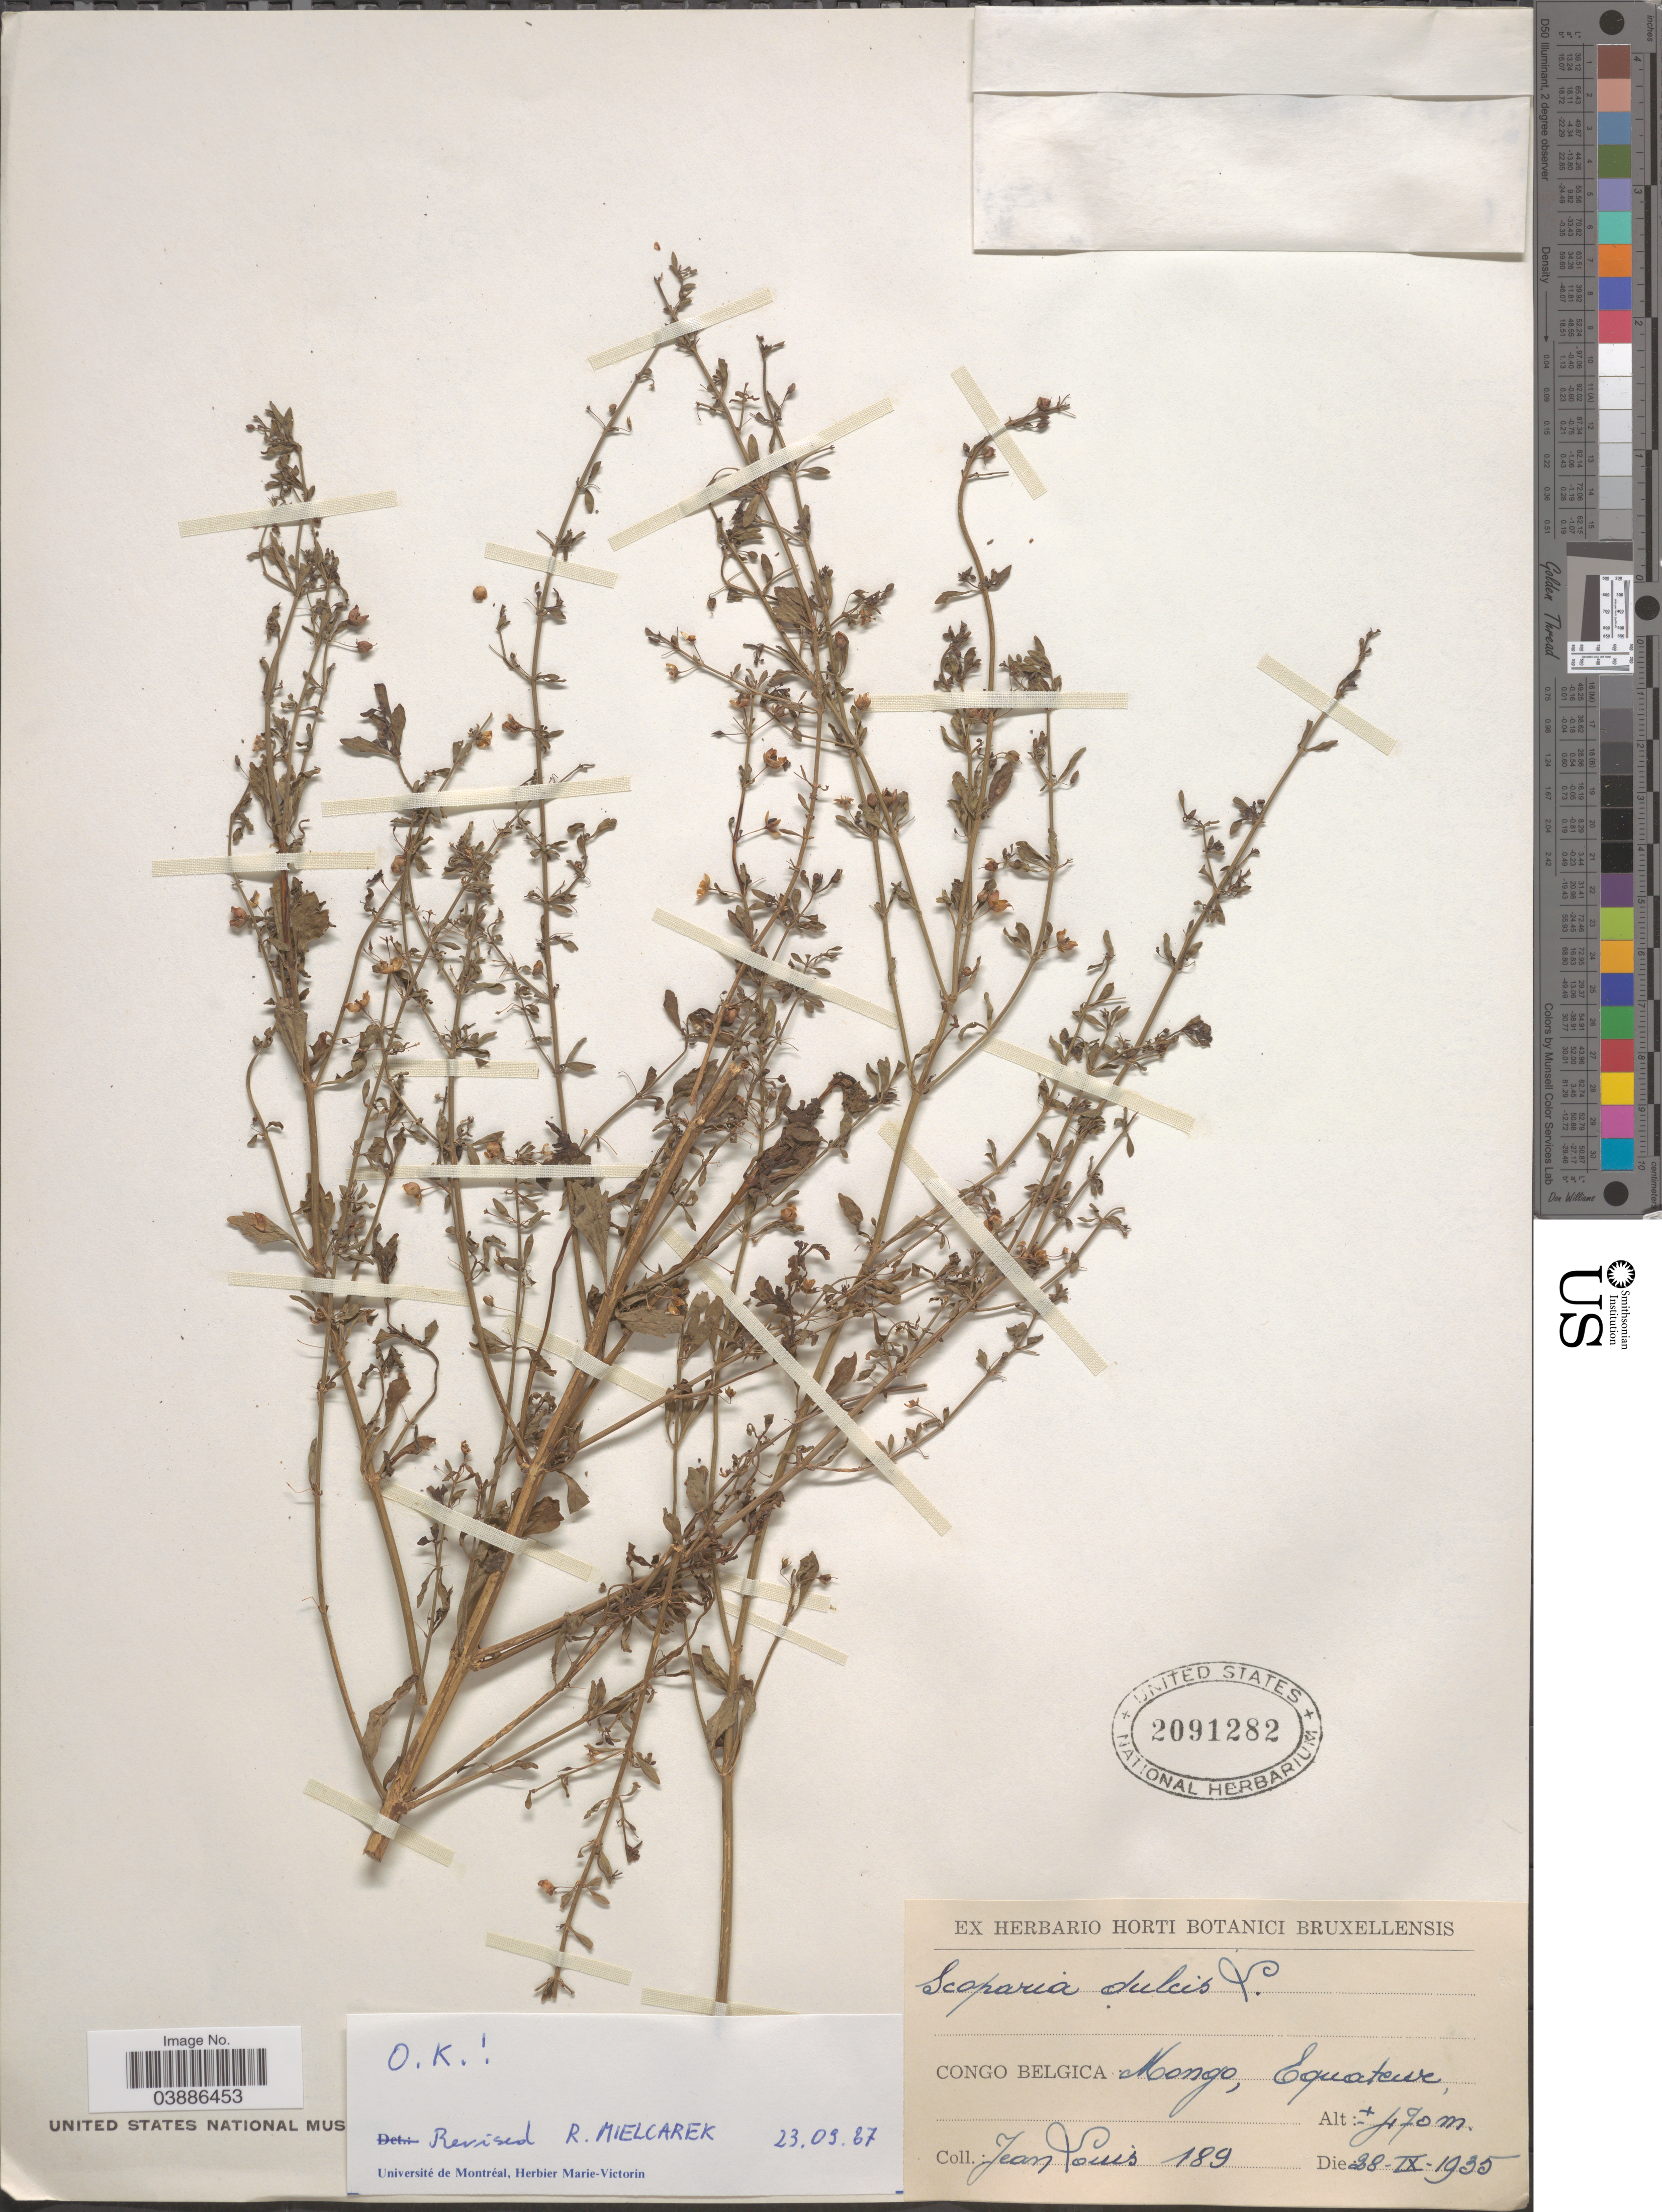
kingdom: Plantae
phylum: Tracheophyta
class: Magnoliopsida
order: Lamiales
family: Plantaginaceae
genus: Scoparia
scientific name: Scoparia dulcis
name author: L.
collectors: J. Louis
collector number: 189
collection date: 1935-09-28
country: Congo, Democratic Republic of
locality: Congo Belgica Mongo, Equateur.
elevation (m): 470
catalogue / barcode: US 2091282